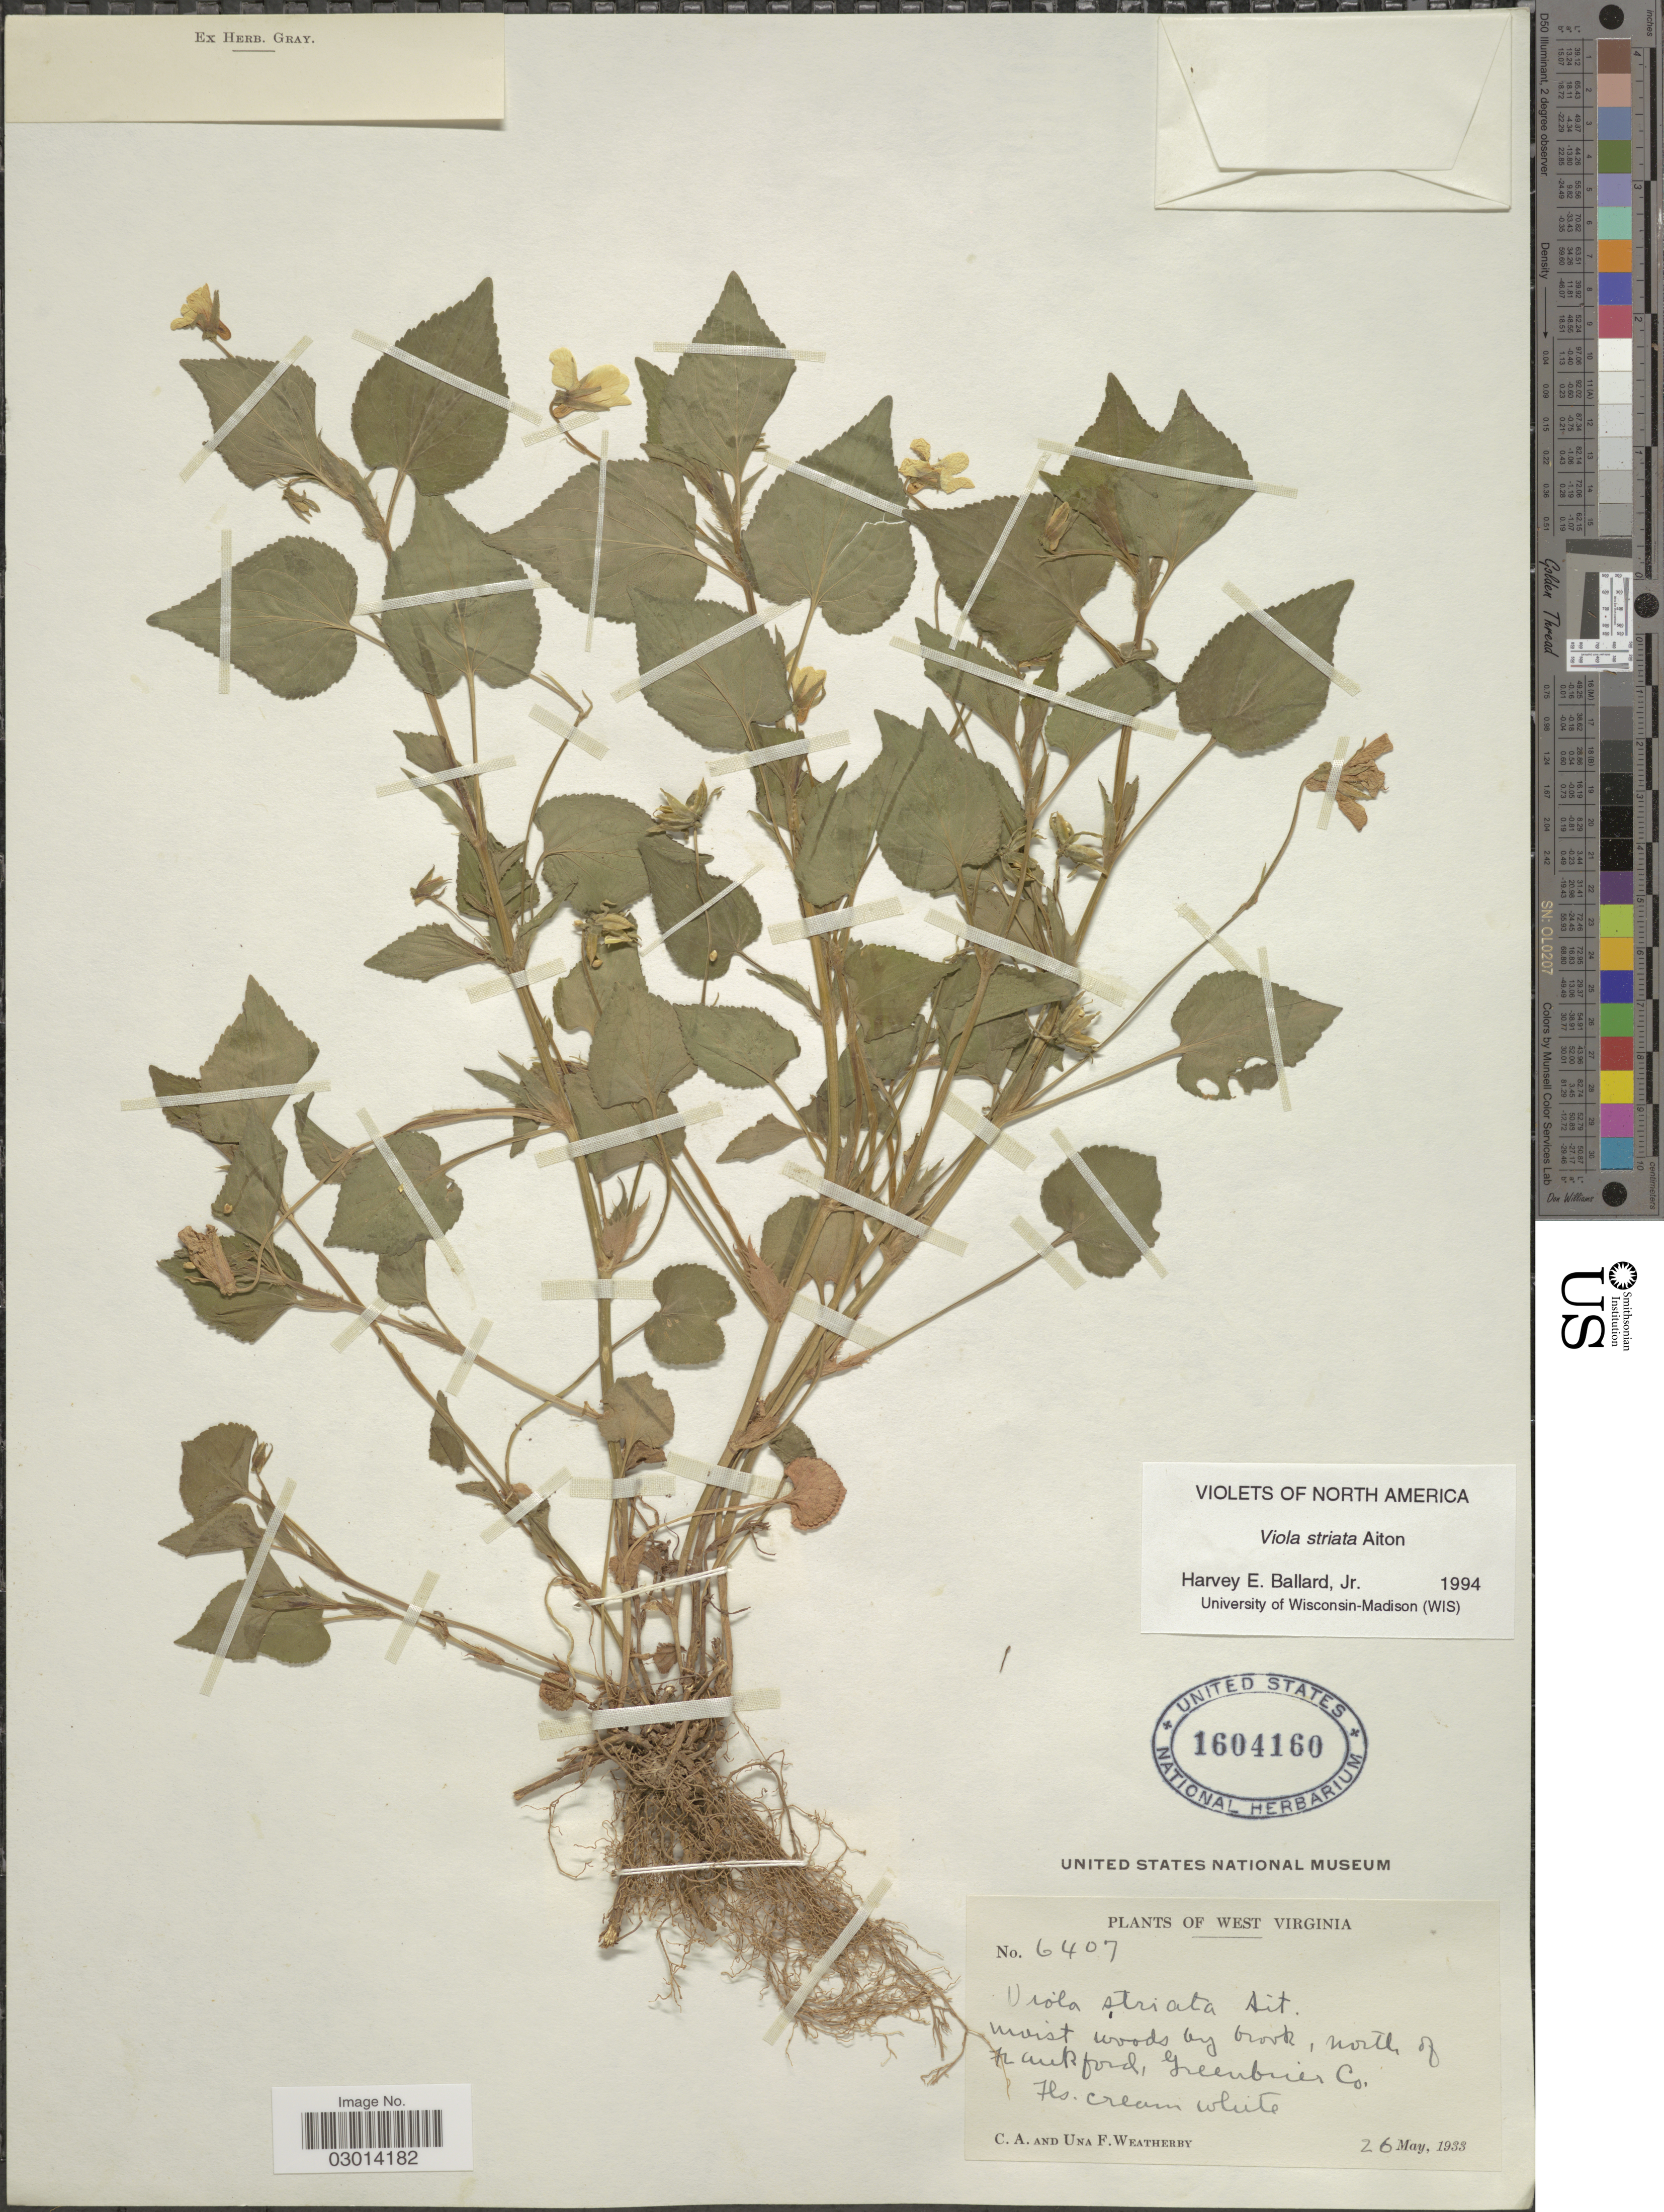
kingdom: Plantae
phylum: Tracheophyta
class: Magnoliopsida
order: Malpighiales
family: Violaceae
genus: Viola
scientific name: Viola rostrata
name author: Pursh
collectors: C. A. Weatherby & U. Weatherby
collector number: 6407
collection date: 1933-05-26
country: United States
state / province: West Virginia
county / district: Greenbrier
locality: North of Frankford, Greenbrier Co.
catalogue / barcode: US 1604160